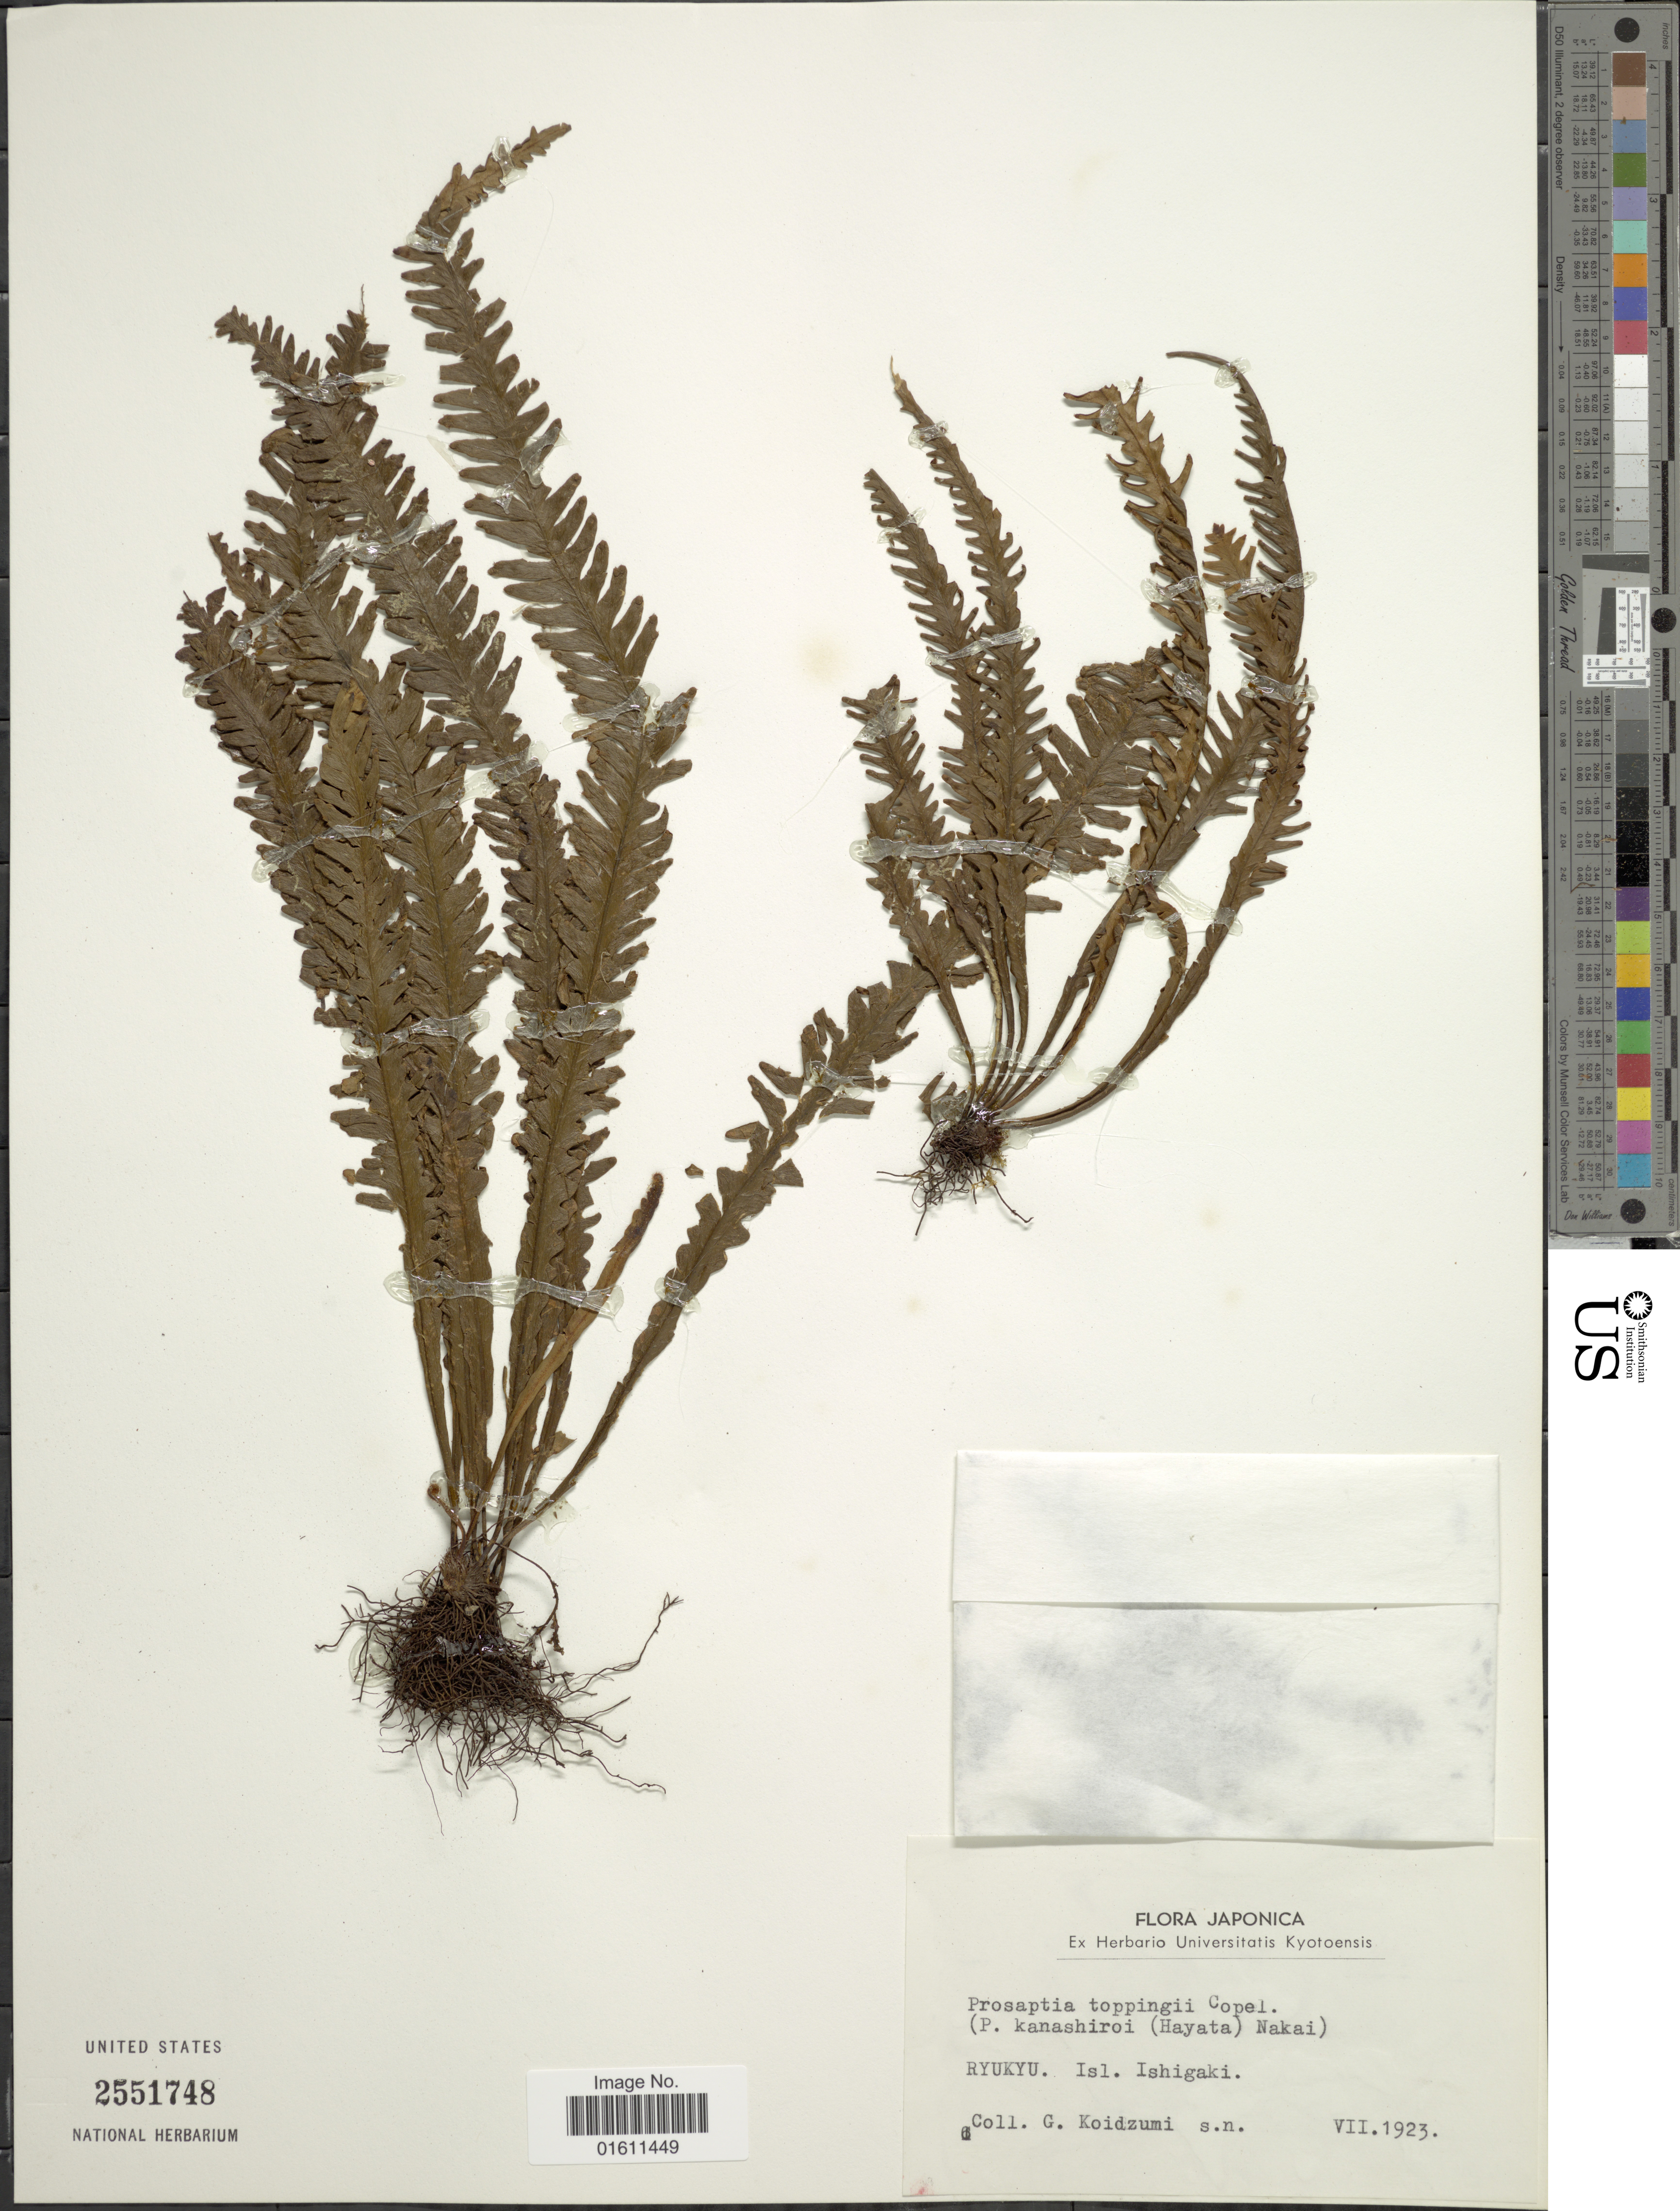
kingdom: Plantae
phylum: Tracheophyta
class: Polypodiopsida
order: Polypodiales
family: Polypodiaceae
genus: Prosaptia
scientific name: Prosaptia kanashiroi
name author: (Hayata) Nakai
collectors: G. Koidzumi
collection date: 1923-07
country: Japan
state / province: Okinawa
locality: Japonica, Ryukyu. Isl. Ishigaki.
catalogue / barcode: US 2551748